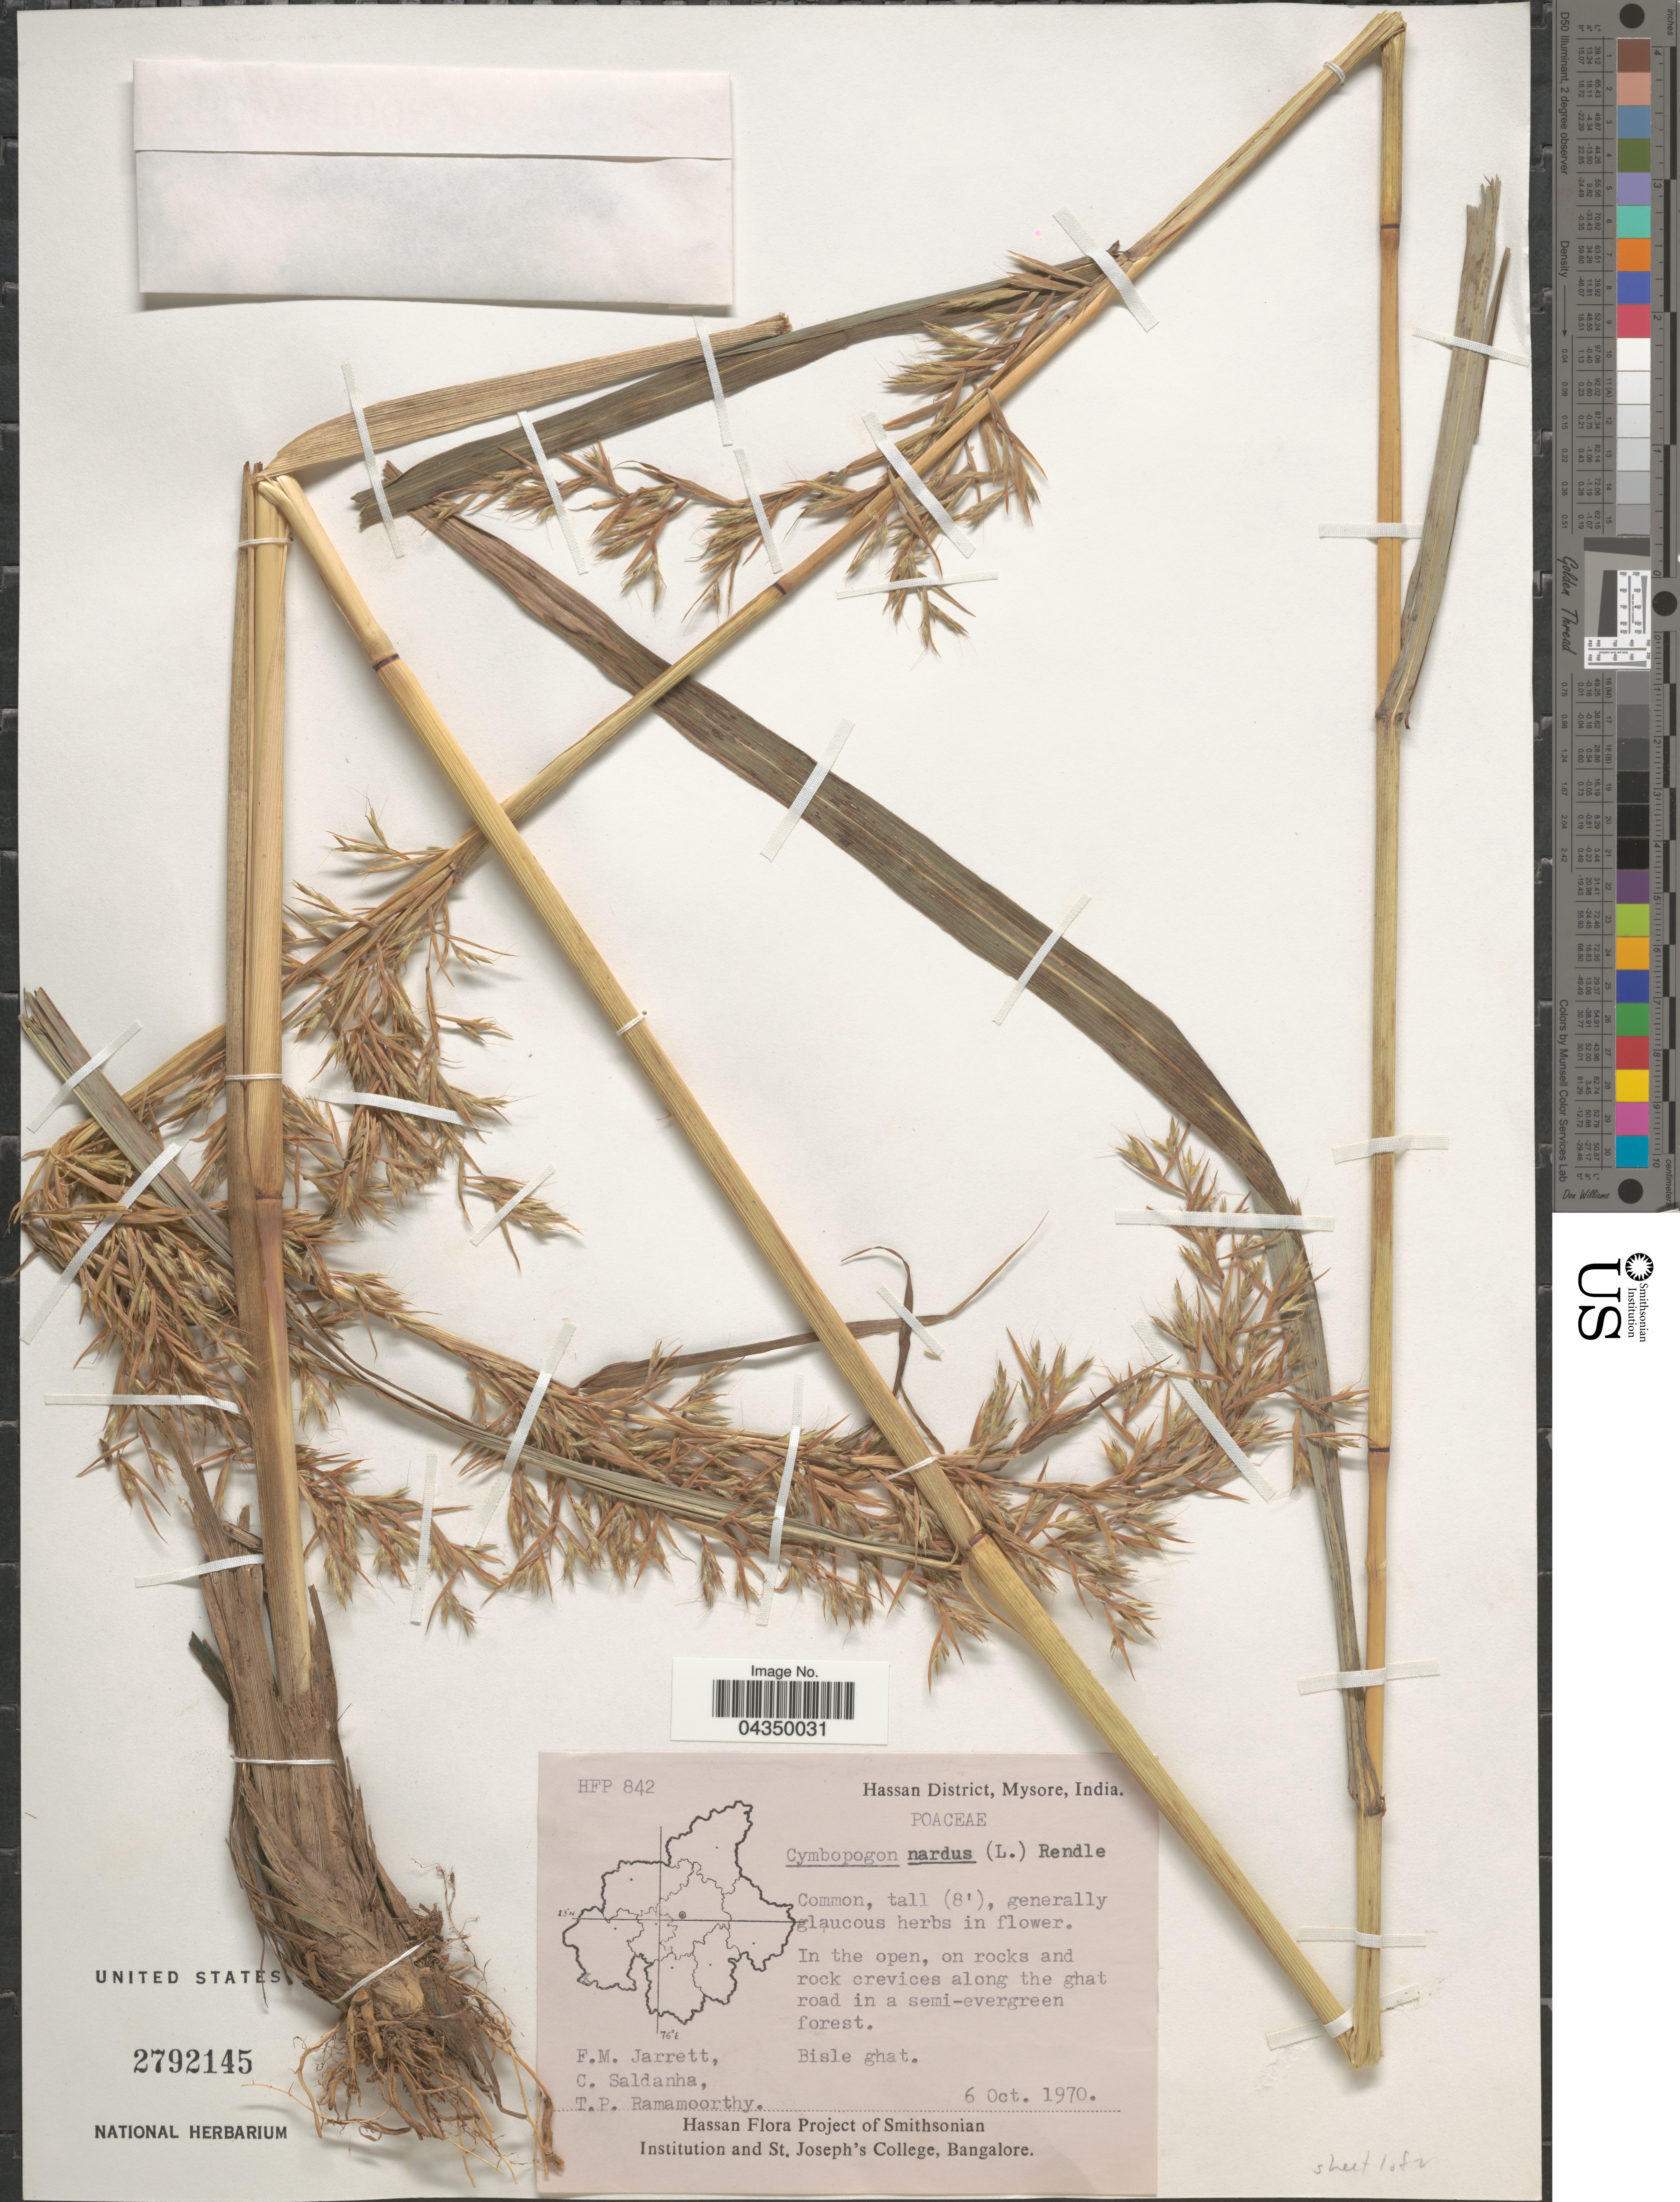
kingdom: Plantae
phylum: Tracheophyta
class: Liliopsida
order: Poales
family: Poaceae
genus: Cymbopogon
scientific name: Cymbopogon nardus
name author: (L.) Rendle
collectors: F. M. Jarrett, C. Saldanha & T. P. Ramamoorthy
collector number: HFP842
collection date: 1970-10-06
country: India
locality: Hassan District, Mysore. In the open, on rocks and rock crevices along the ghat road in a semi-evergreen forest. Bisle ghat.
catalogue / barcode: US 2792145